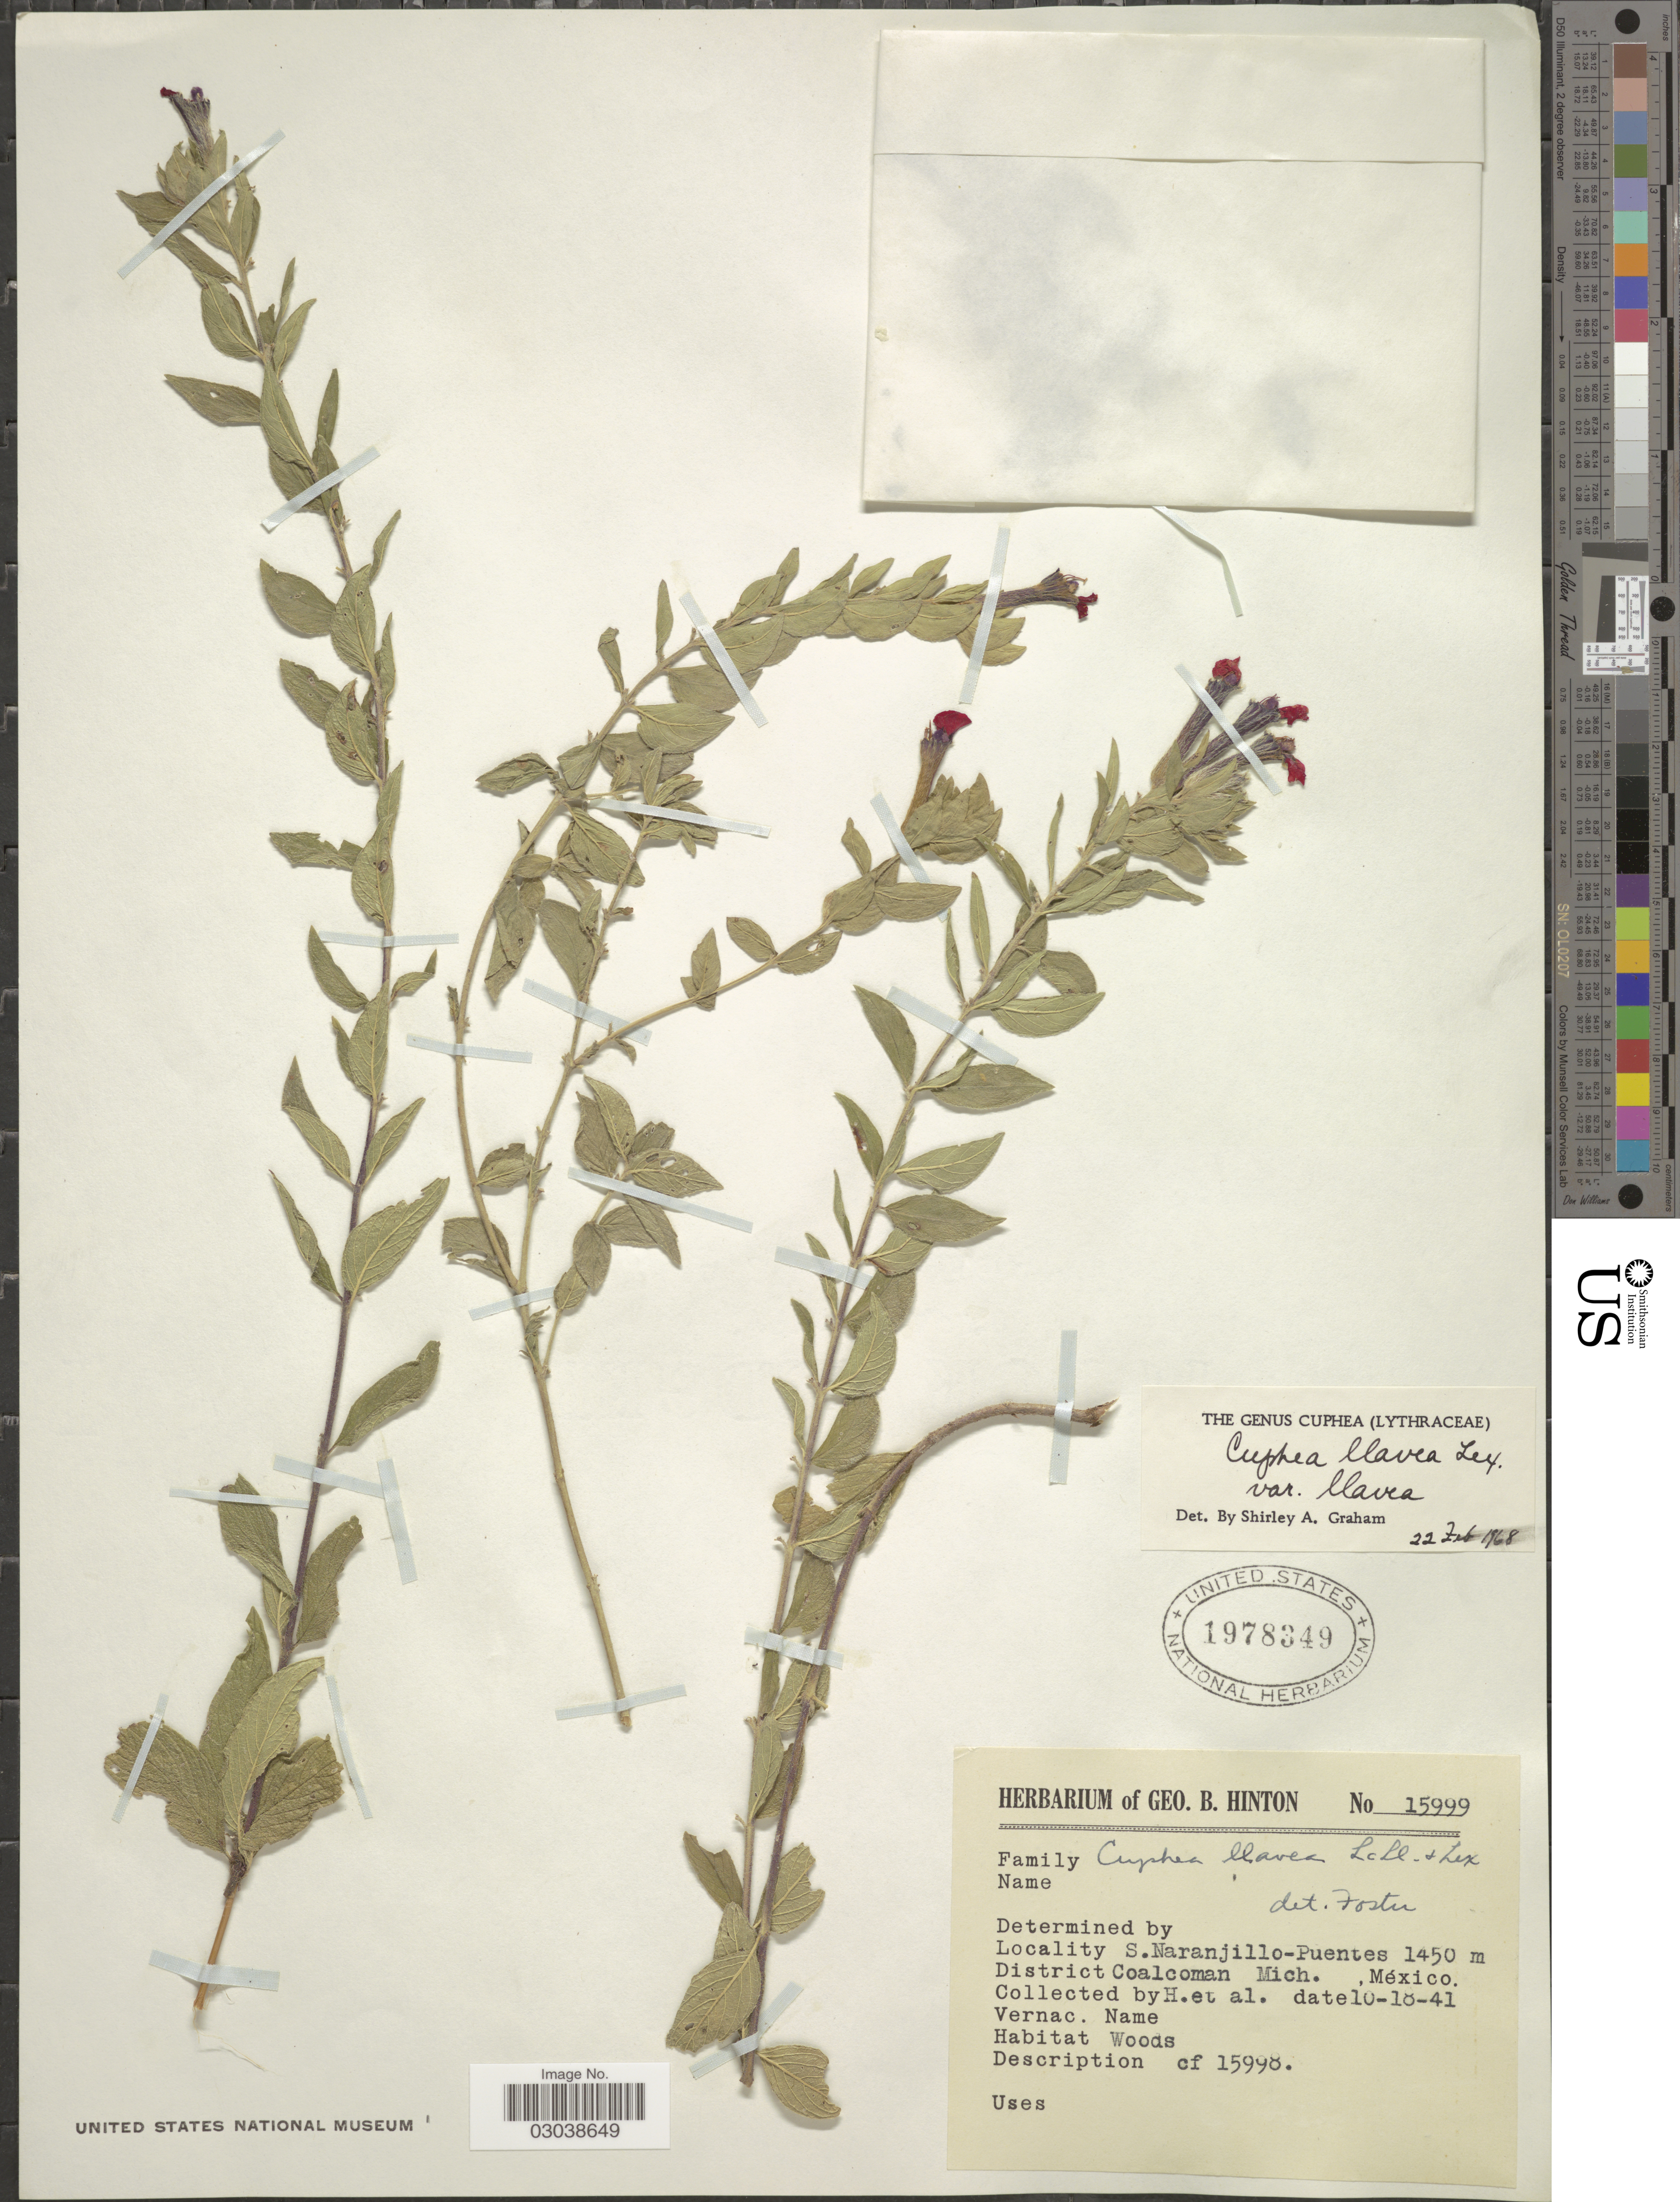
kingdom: Plantae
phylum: Tracheophyta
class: Magnoliopsida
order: Myrtales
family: Lythraceae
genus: Cuphea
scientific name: Cuphea llavea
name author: Lex.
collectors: G. B. Hinton & et al.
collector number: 15999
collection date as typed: Transcribed d/m/y: 18/10/41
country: Mexico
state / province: Michoacán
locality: S. Naranjillo-Puentes, District Coalcoman Mich.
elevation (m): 1450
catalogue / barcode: US 1978349